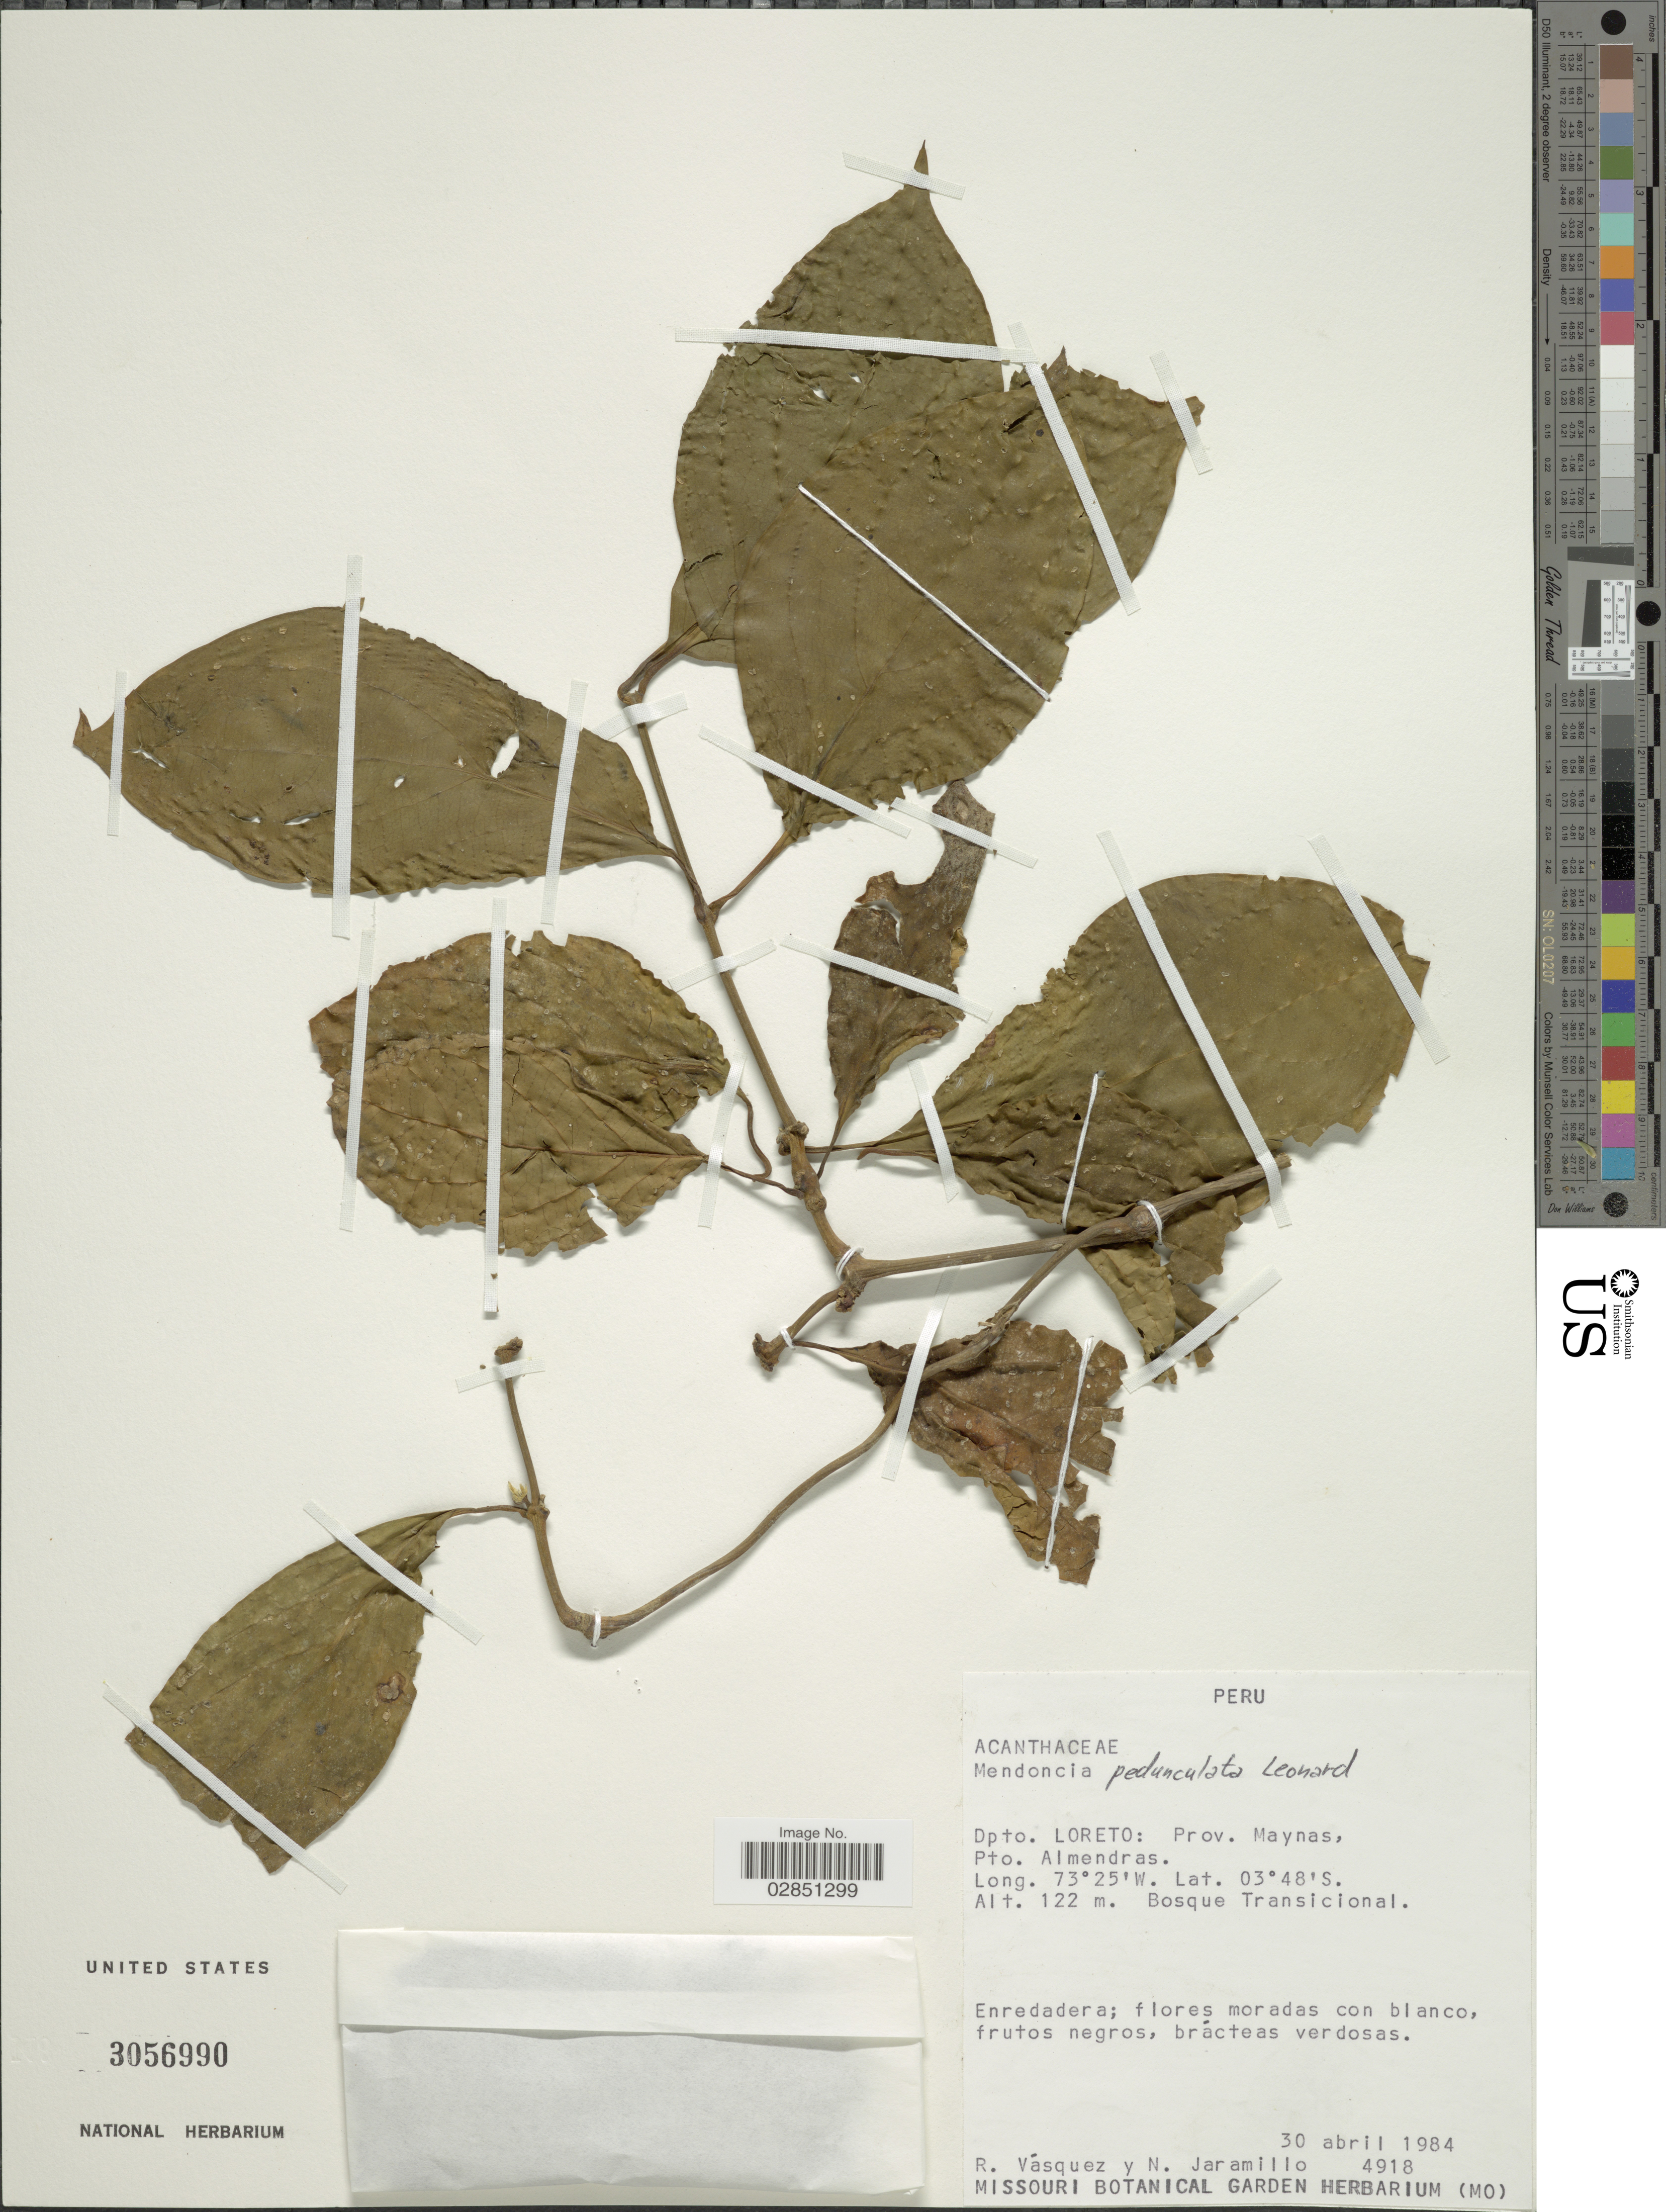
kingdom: Plantae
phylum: Tracheophyta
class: Magnoliopsida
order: Lamiales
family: Acanthaceae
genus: Mendoncia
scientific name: Mendoncia pedunculata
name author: Leonard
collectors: R. Vásquez & N. Jaramillo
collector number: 4918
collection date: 1984-04-30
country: Peru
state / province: Loreto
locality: Dpto. Loreto: Prov. Maynas, Pto. Almendras.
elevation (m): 122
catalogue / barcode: US 3056990